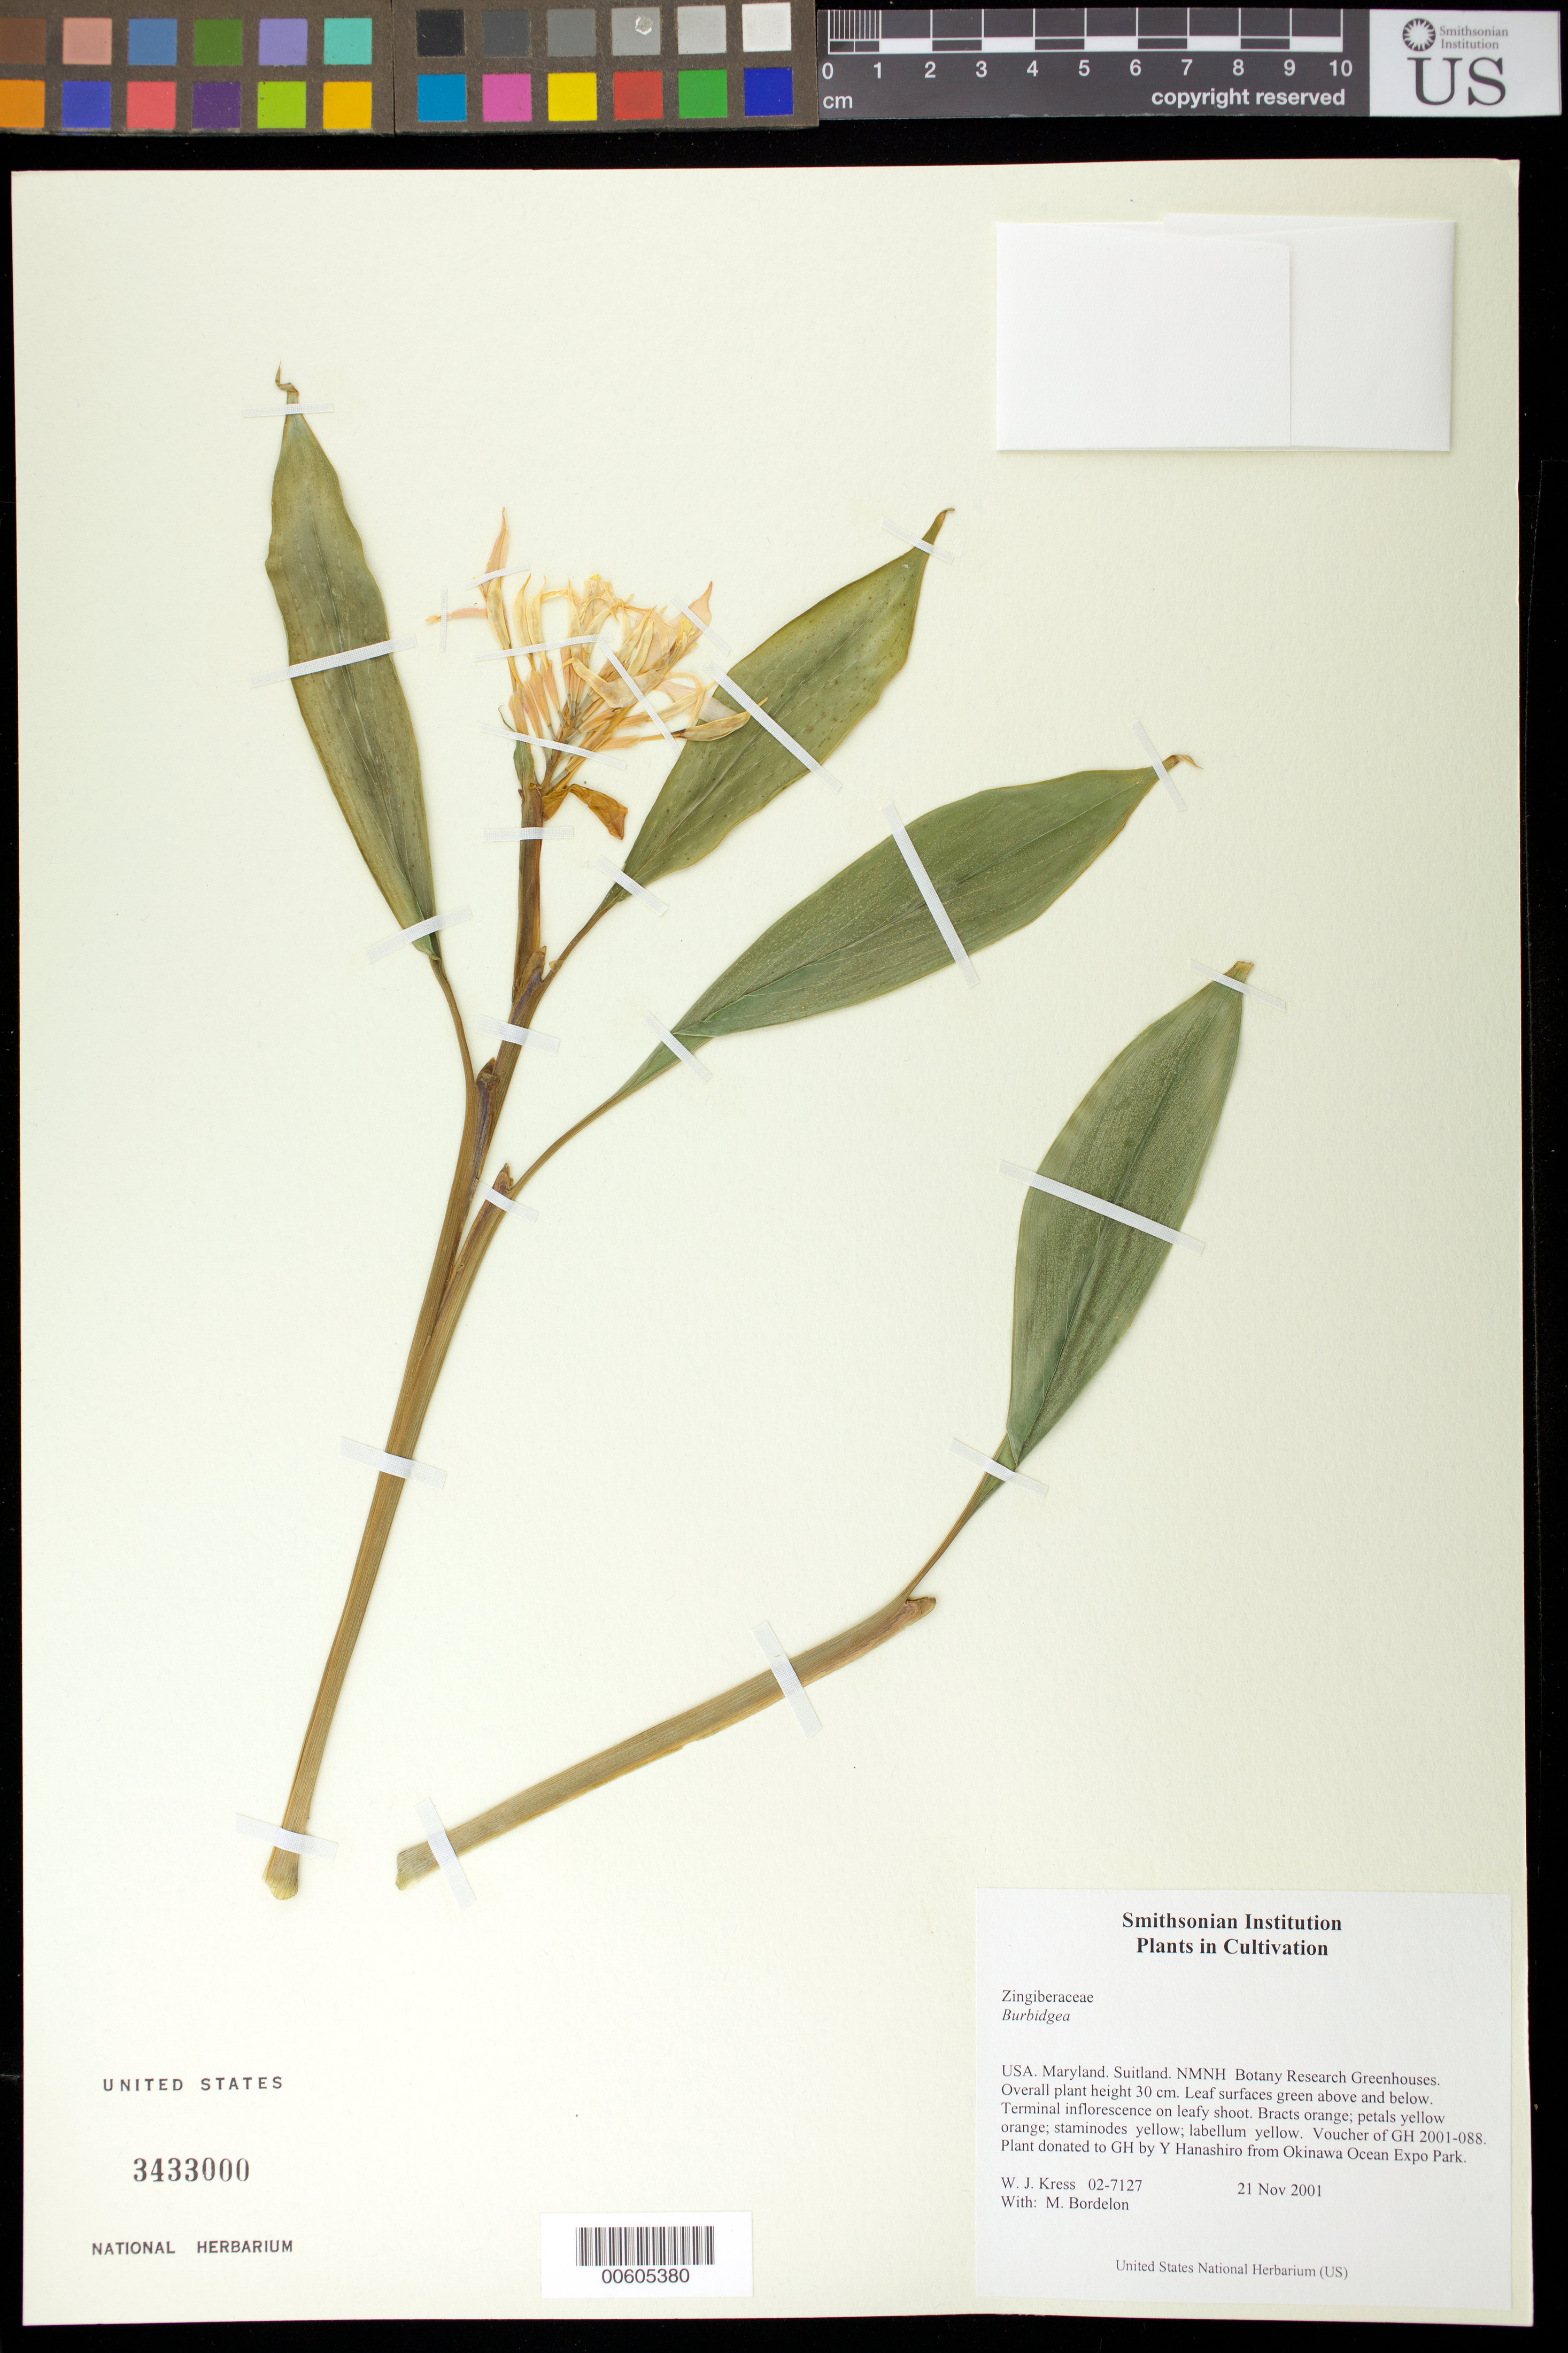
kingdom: Plantae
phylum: Tracheophyta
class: Liliopsida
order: Zingiberales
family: Zingiberaceae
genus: Burbidgea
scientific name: Burbidgea sp.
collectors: W. J. Kress & M. Bordelon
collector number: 02-7127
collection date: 2001-11-21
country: United States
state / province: Maryland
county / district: Prince George's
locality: NMNH Botany Research Greenhouses. Suitland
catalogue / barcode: US 3433000